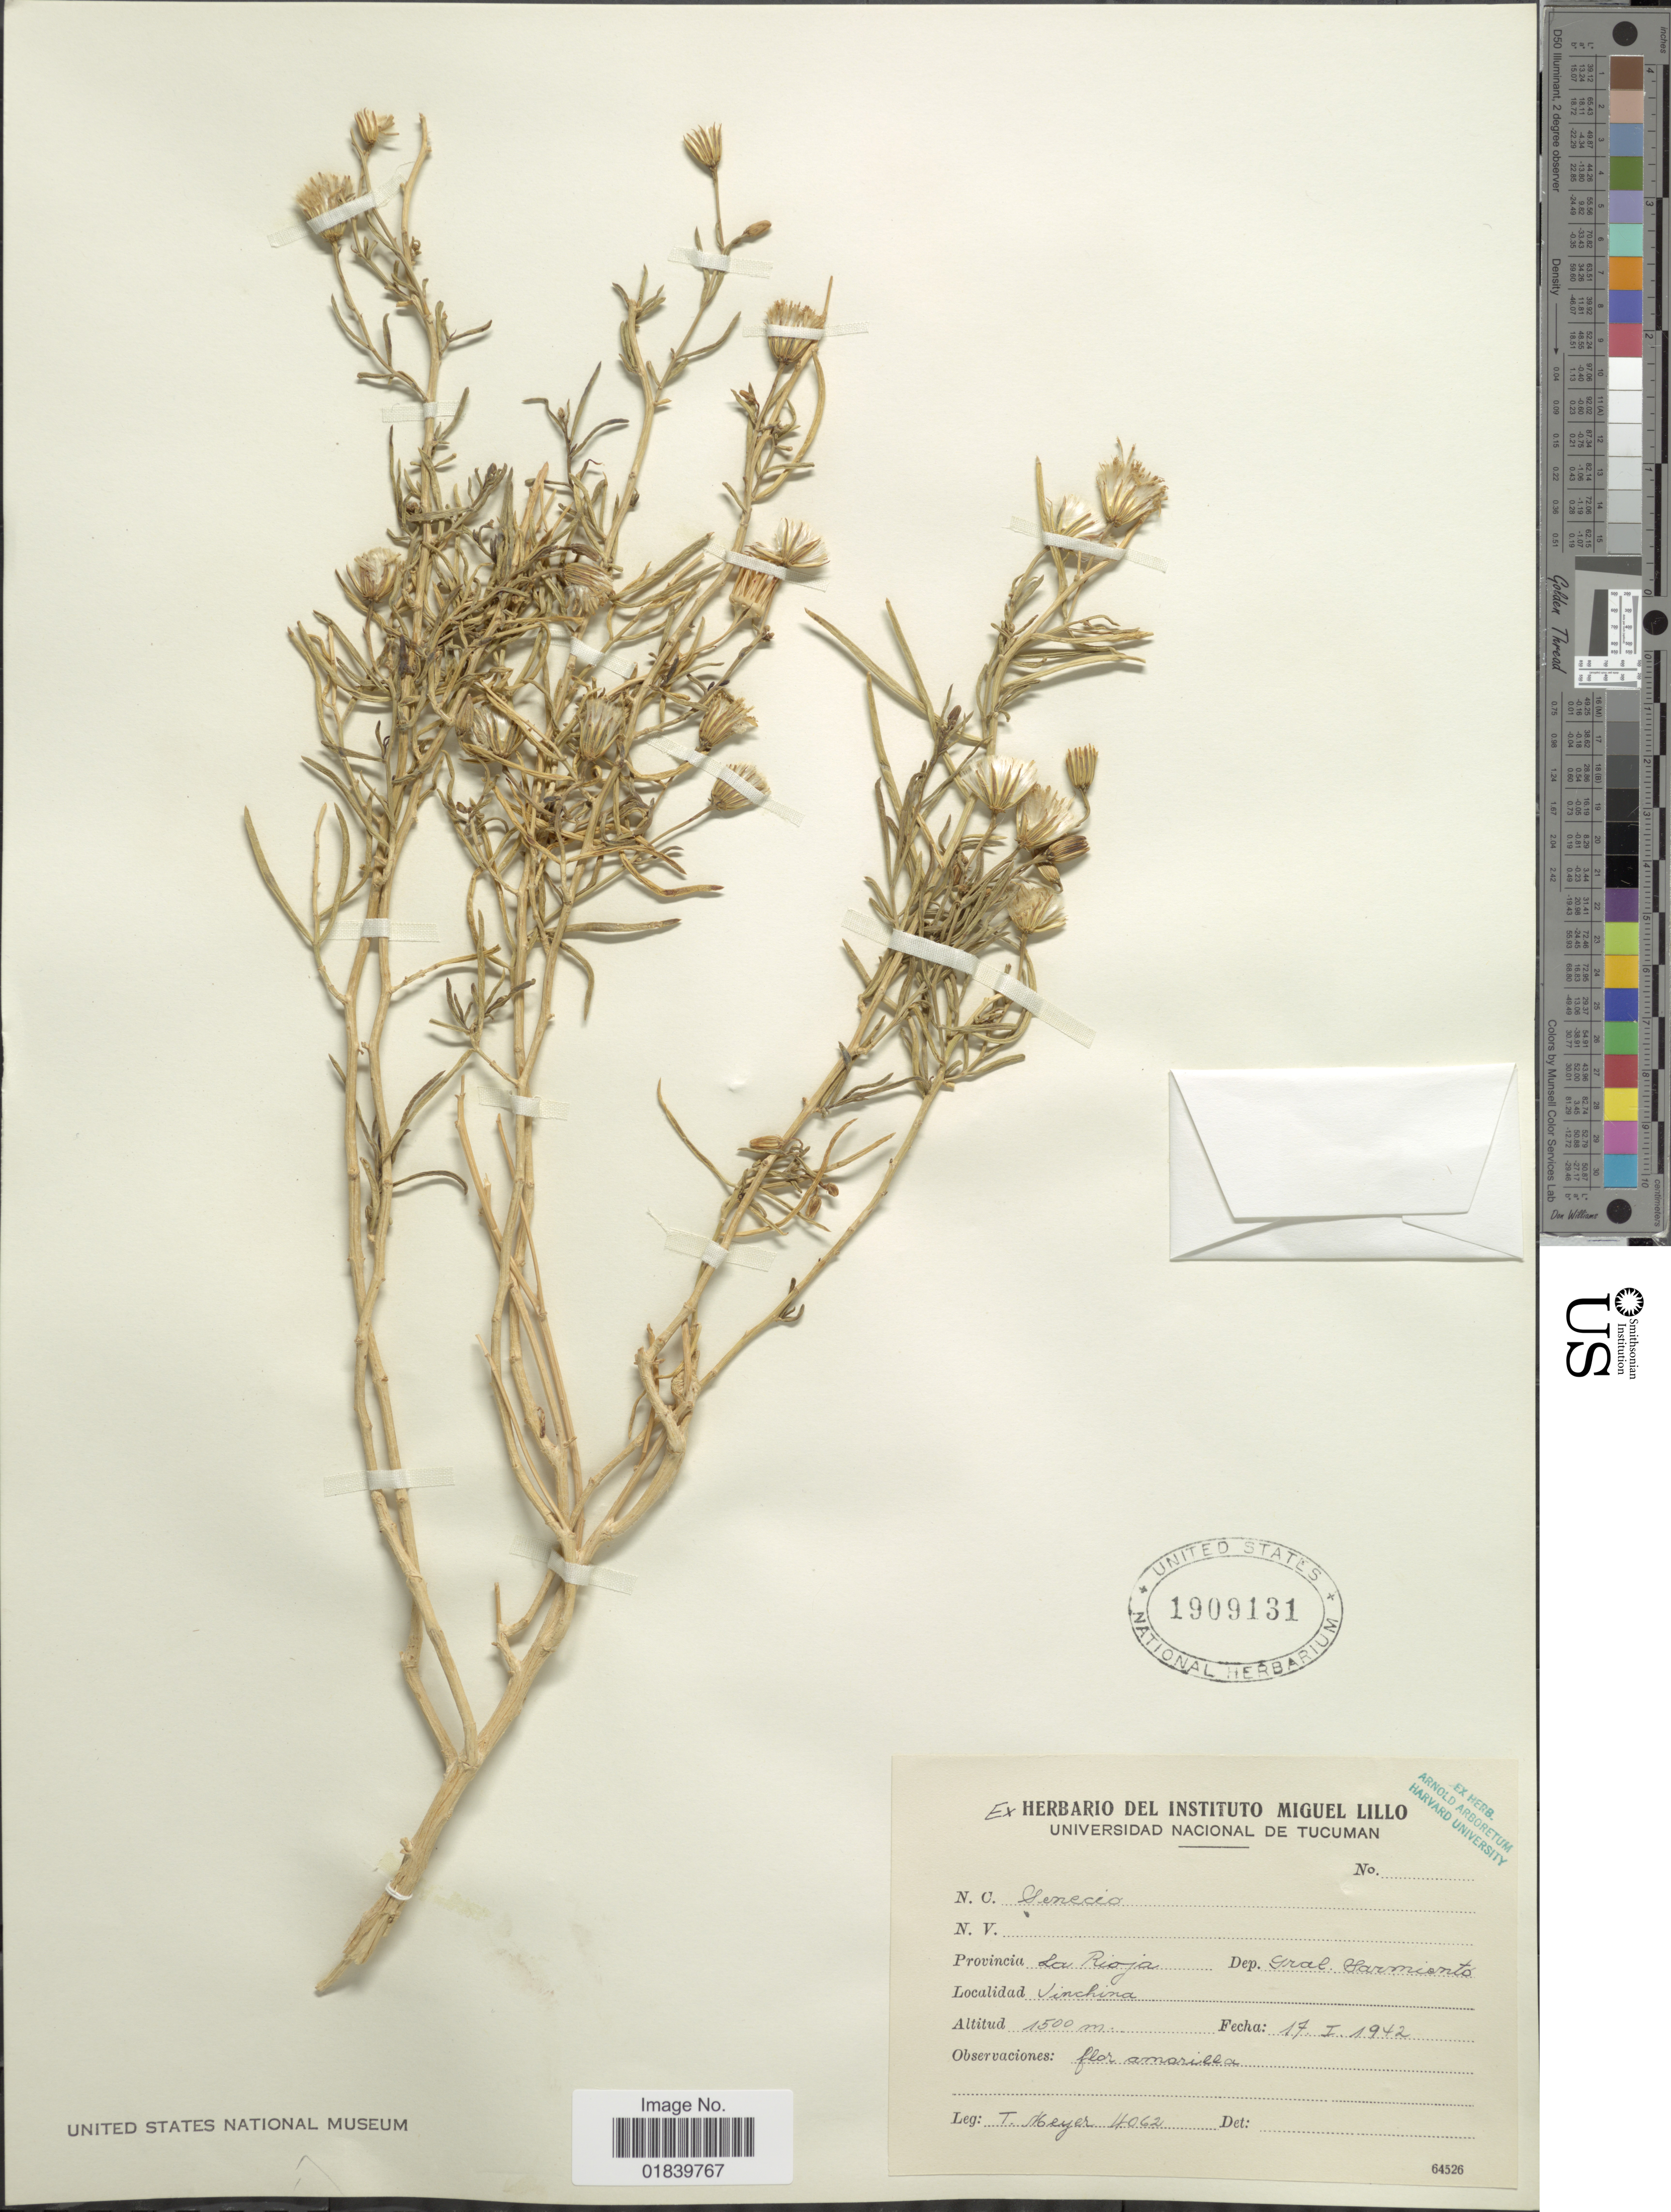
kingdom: Plantae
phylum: Tracheophyta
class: Magnoliopsida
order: Asterales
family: Asteraceae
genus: Senecio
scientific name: Senecio sp.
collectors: T. Meyer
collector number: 4062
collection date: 1942-01-17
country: Argentina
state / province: La Rioja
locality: Provincia La Rioja, Dep. Gral. Sarmiento. Vinchina.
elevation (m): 1500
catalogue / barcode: US 1909131